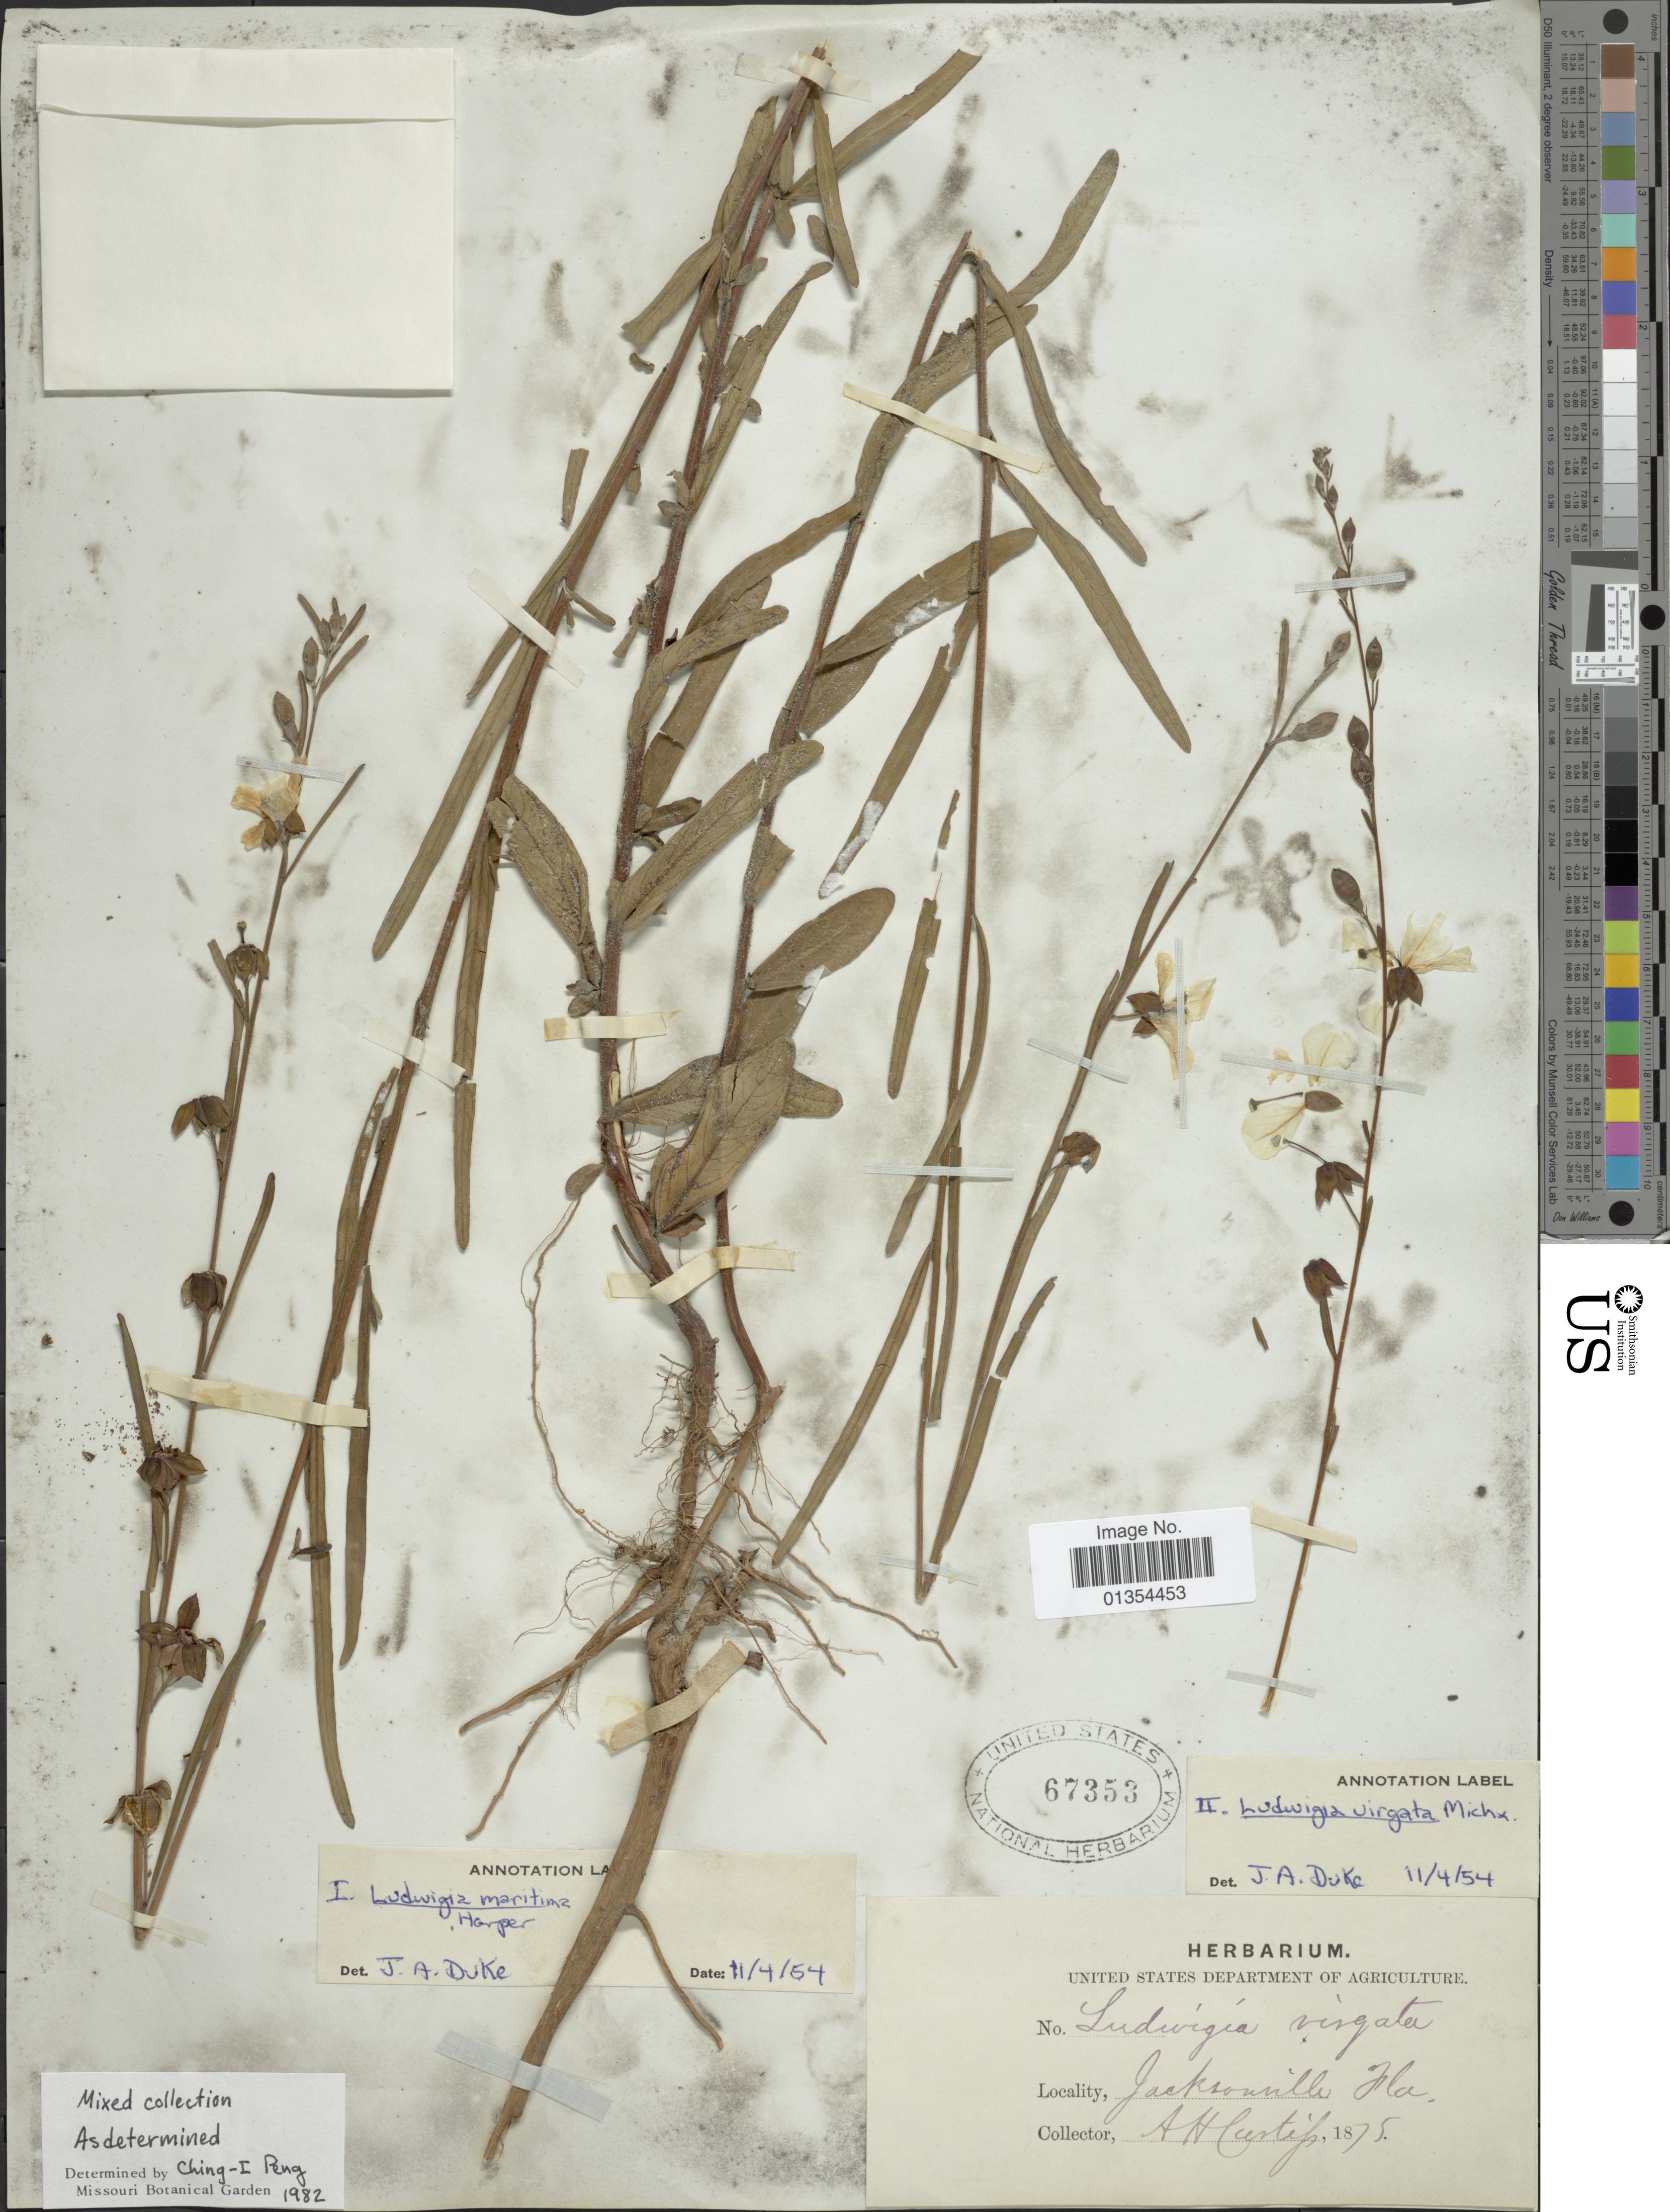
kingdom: Plantae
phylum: Tracheophyta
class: Magnoliopsida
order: Myrtales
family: Onagraceae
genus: Ludwigia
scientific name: Ludwigia maritima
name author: R.M. Harper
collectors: A. H. Curtiss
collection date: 1875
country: United States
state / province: Florida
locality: Jacksonville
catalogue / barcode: US 67353